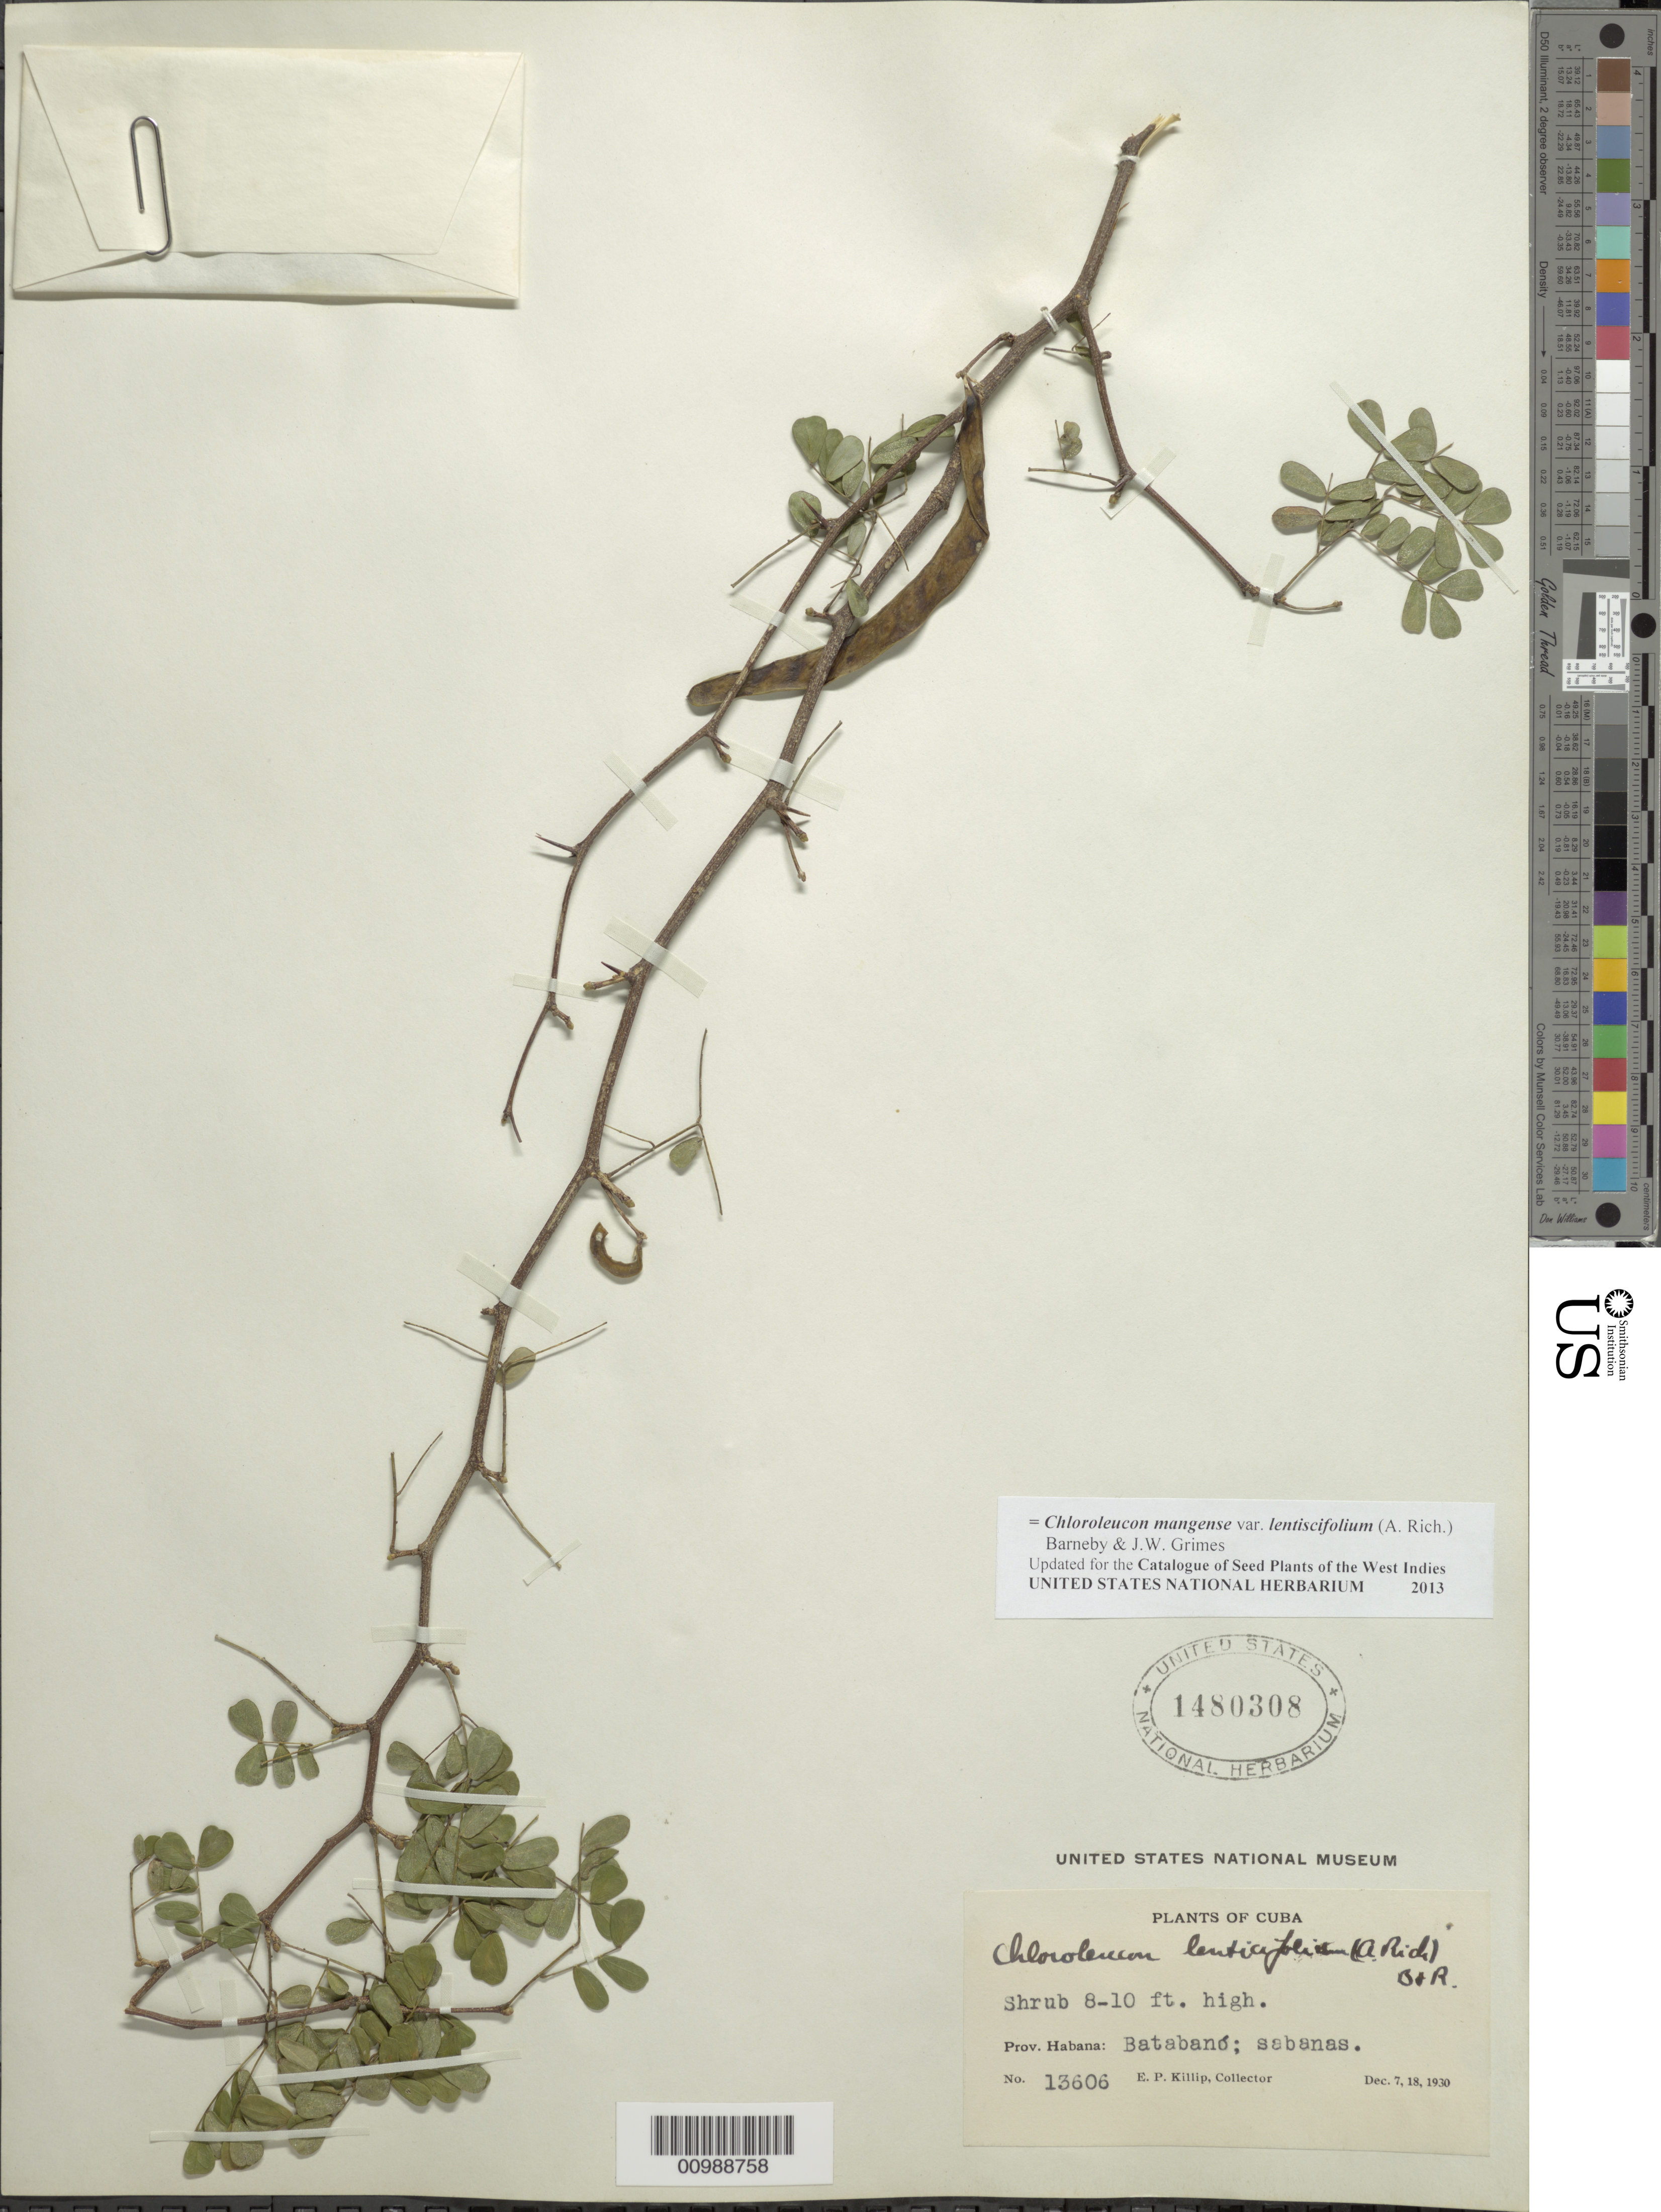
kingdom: Plantae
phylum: Tracheophyta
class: Magnoliopsida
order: Fabales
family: Fabaceae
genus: Chloroleucon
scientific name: Chloroleucon mangense var. lentiscifolium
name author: (A. Rich.) Barneby & J.W. Grimes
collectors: E. P. Killip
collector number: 13606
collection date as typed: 07 Dec 1930 and18 Dec 1930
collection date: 1930-12-07,1930-12-18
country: Cuba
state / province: La Habana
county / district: Batabanó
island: Cuba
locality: Savannahs of Batabano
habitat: Savannas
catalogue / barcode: US 1480308